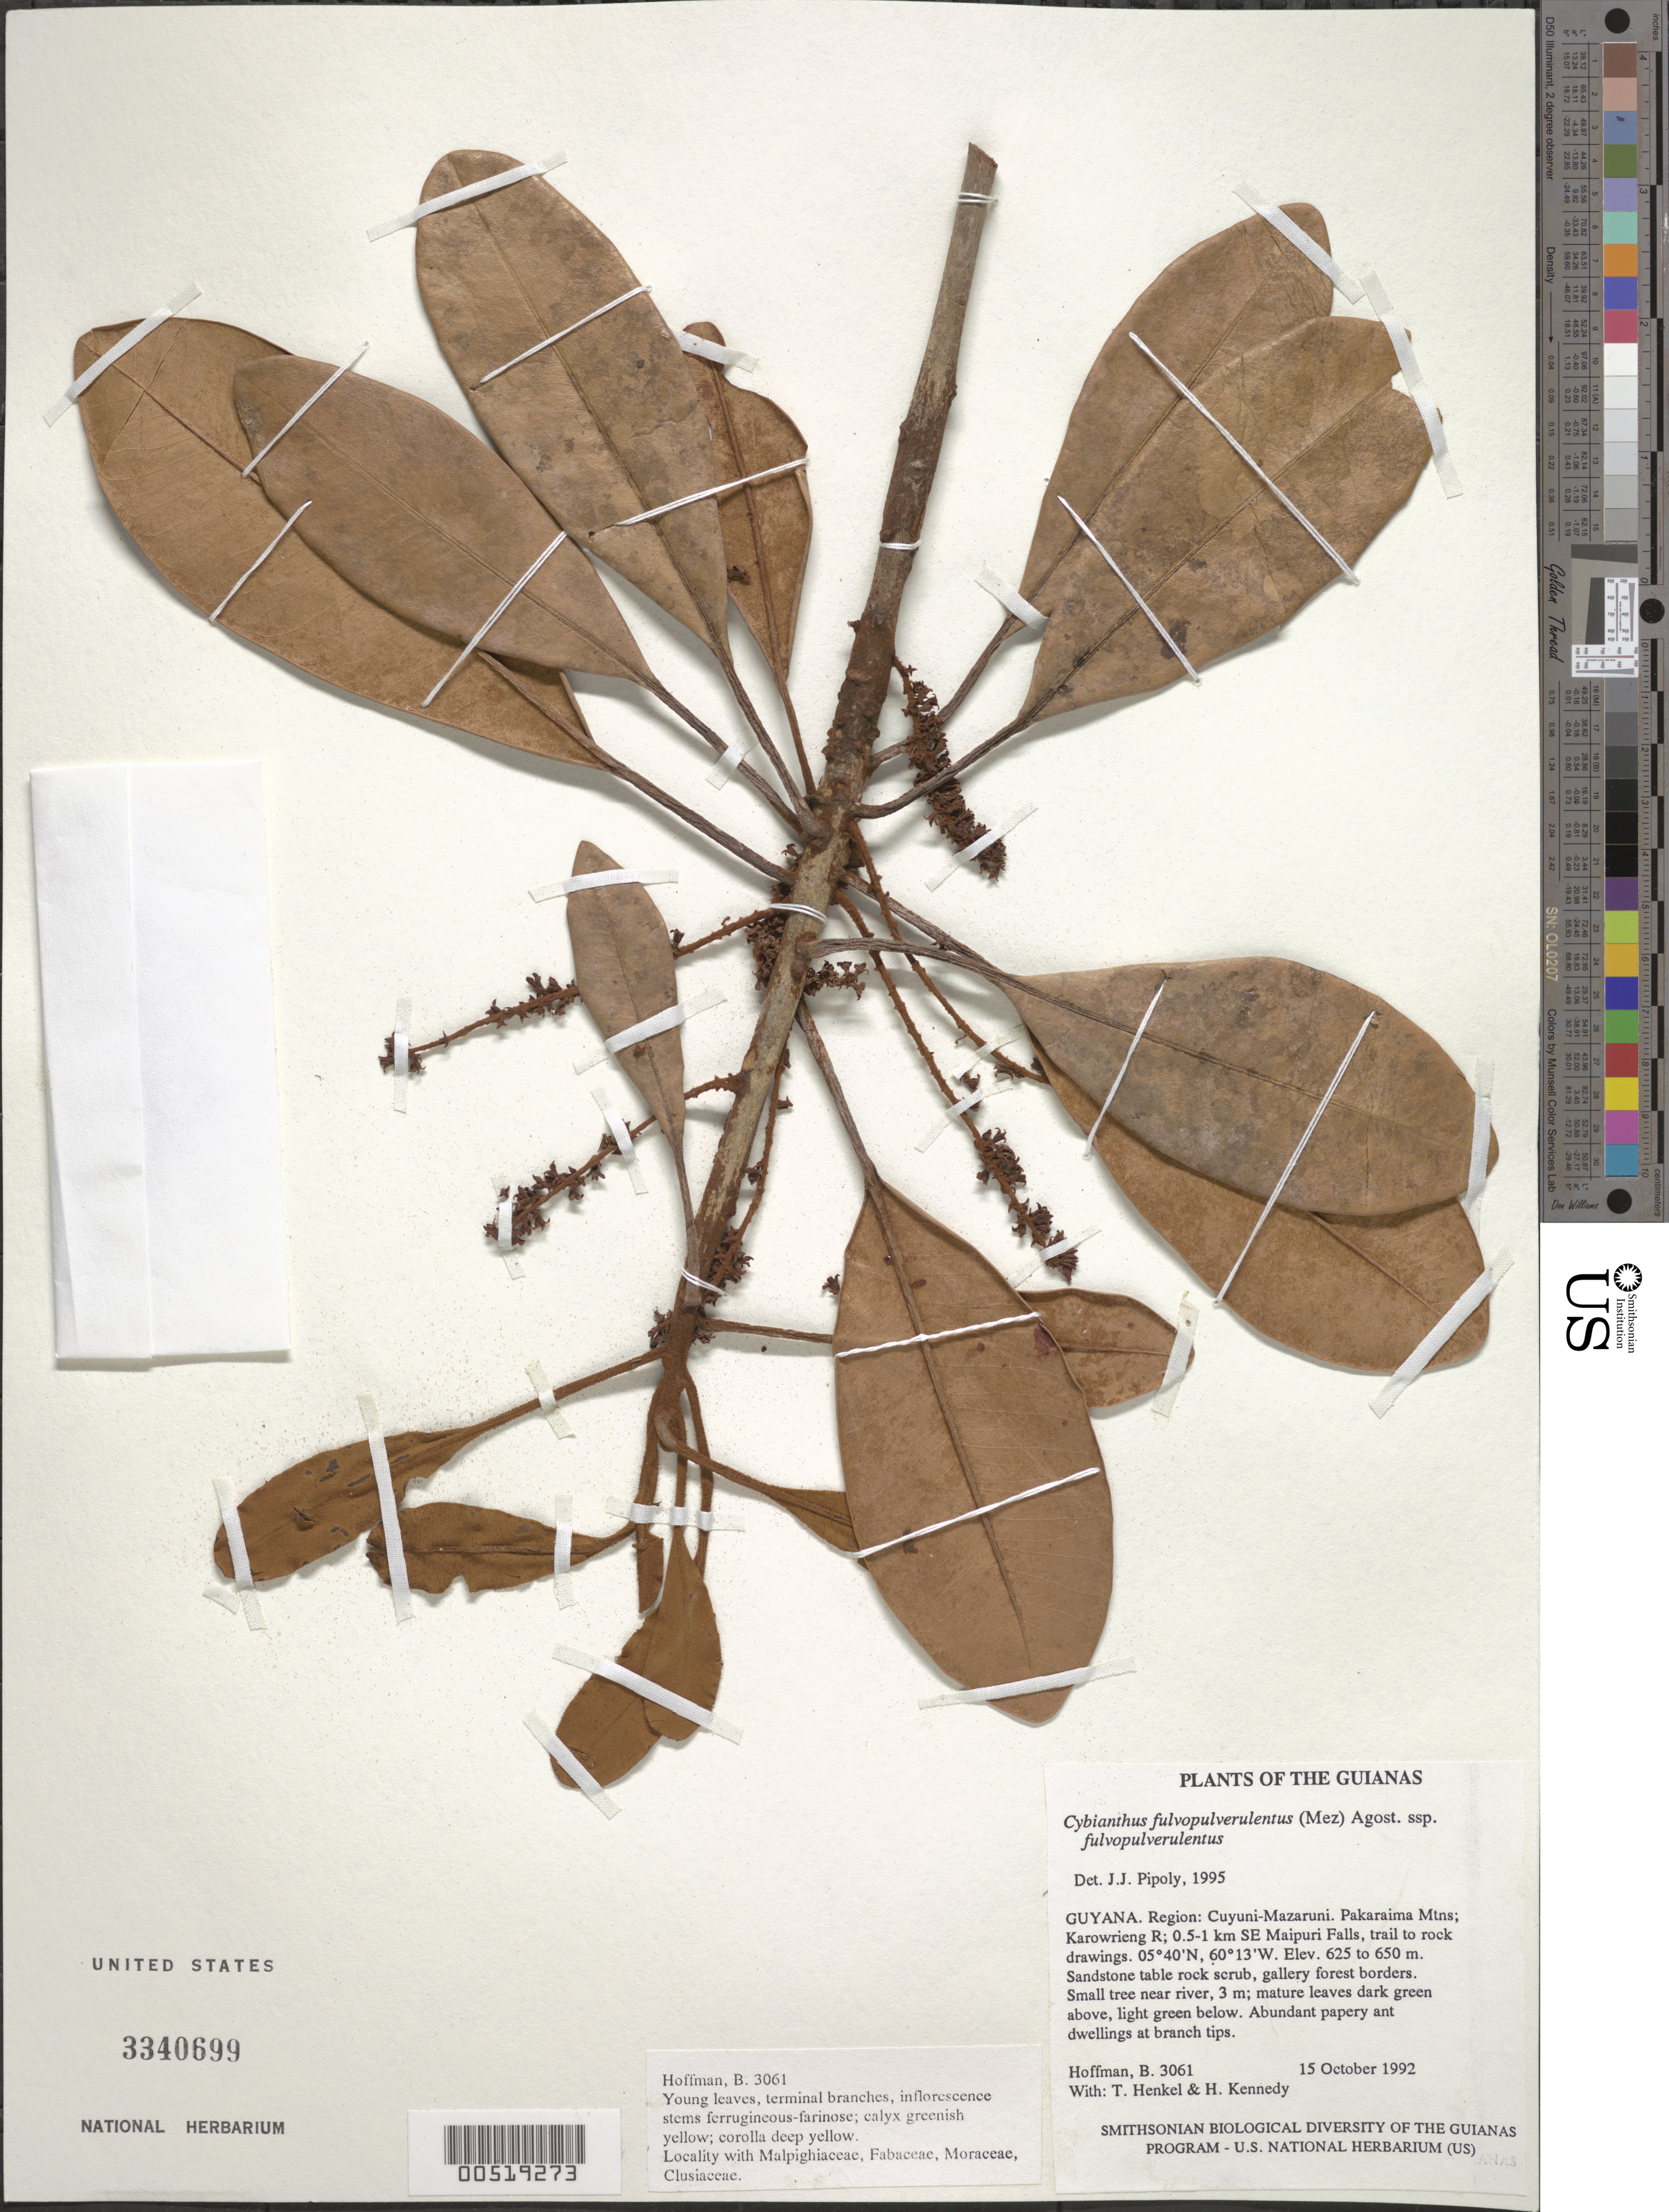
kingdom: Plantae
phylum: Tracheophyta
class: Magnoliopsida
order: Ericales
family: Primulaceae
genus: Cybianthus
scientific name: Cybianthus fulvopulverulentus subsp. fulvopulverulentus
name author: (Mez) G. Agostini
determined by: Pipoly, J. J., III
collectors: B. Hoffman, T. Henkel & H. Kennedy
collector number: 3061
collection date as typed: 15 October 1992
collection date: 1992-10-15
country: Guyana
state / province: Cuyuni-Mazaruni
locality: Pakaraima Mountains; Karowrieng River; 0.5-1 km SE of Maipuri Falls, trail to rock drawings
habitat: Sandstone table rock scrub, gallery forest borders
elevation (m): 625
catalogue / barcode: US 3340699